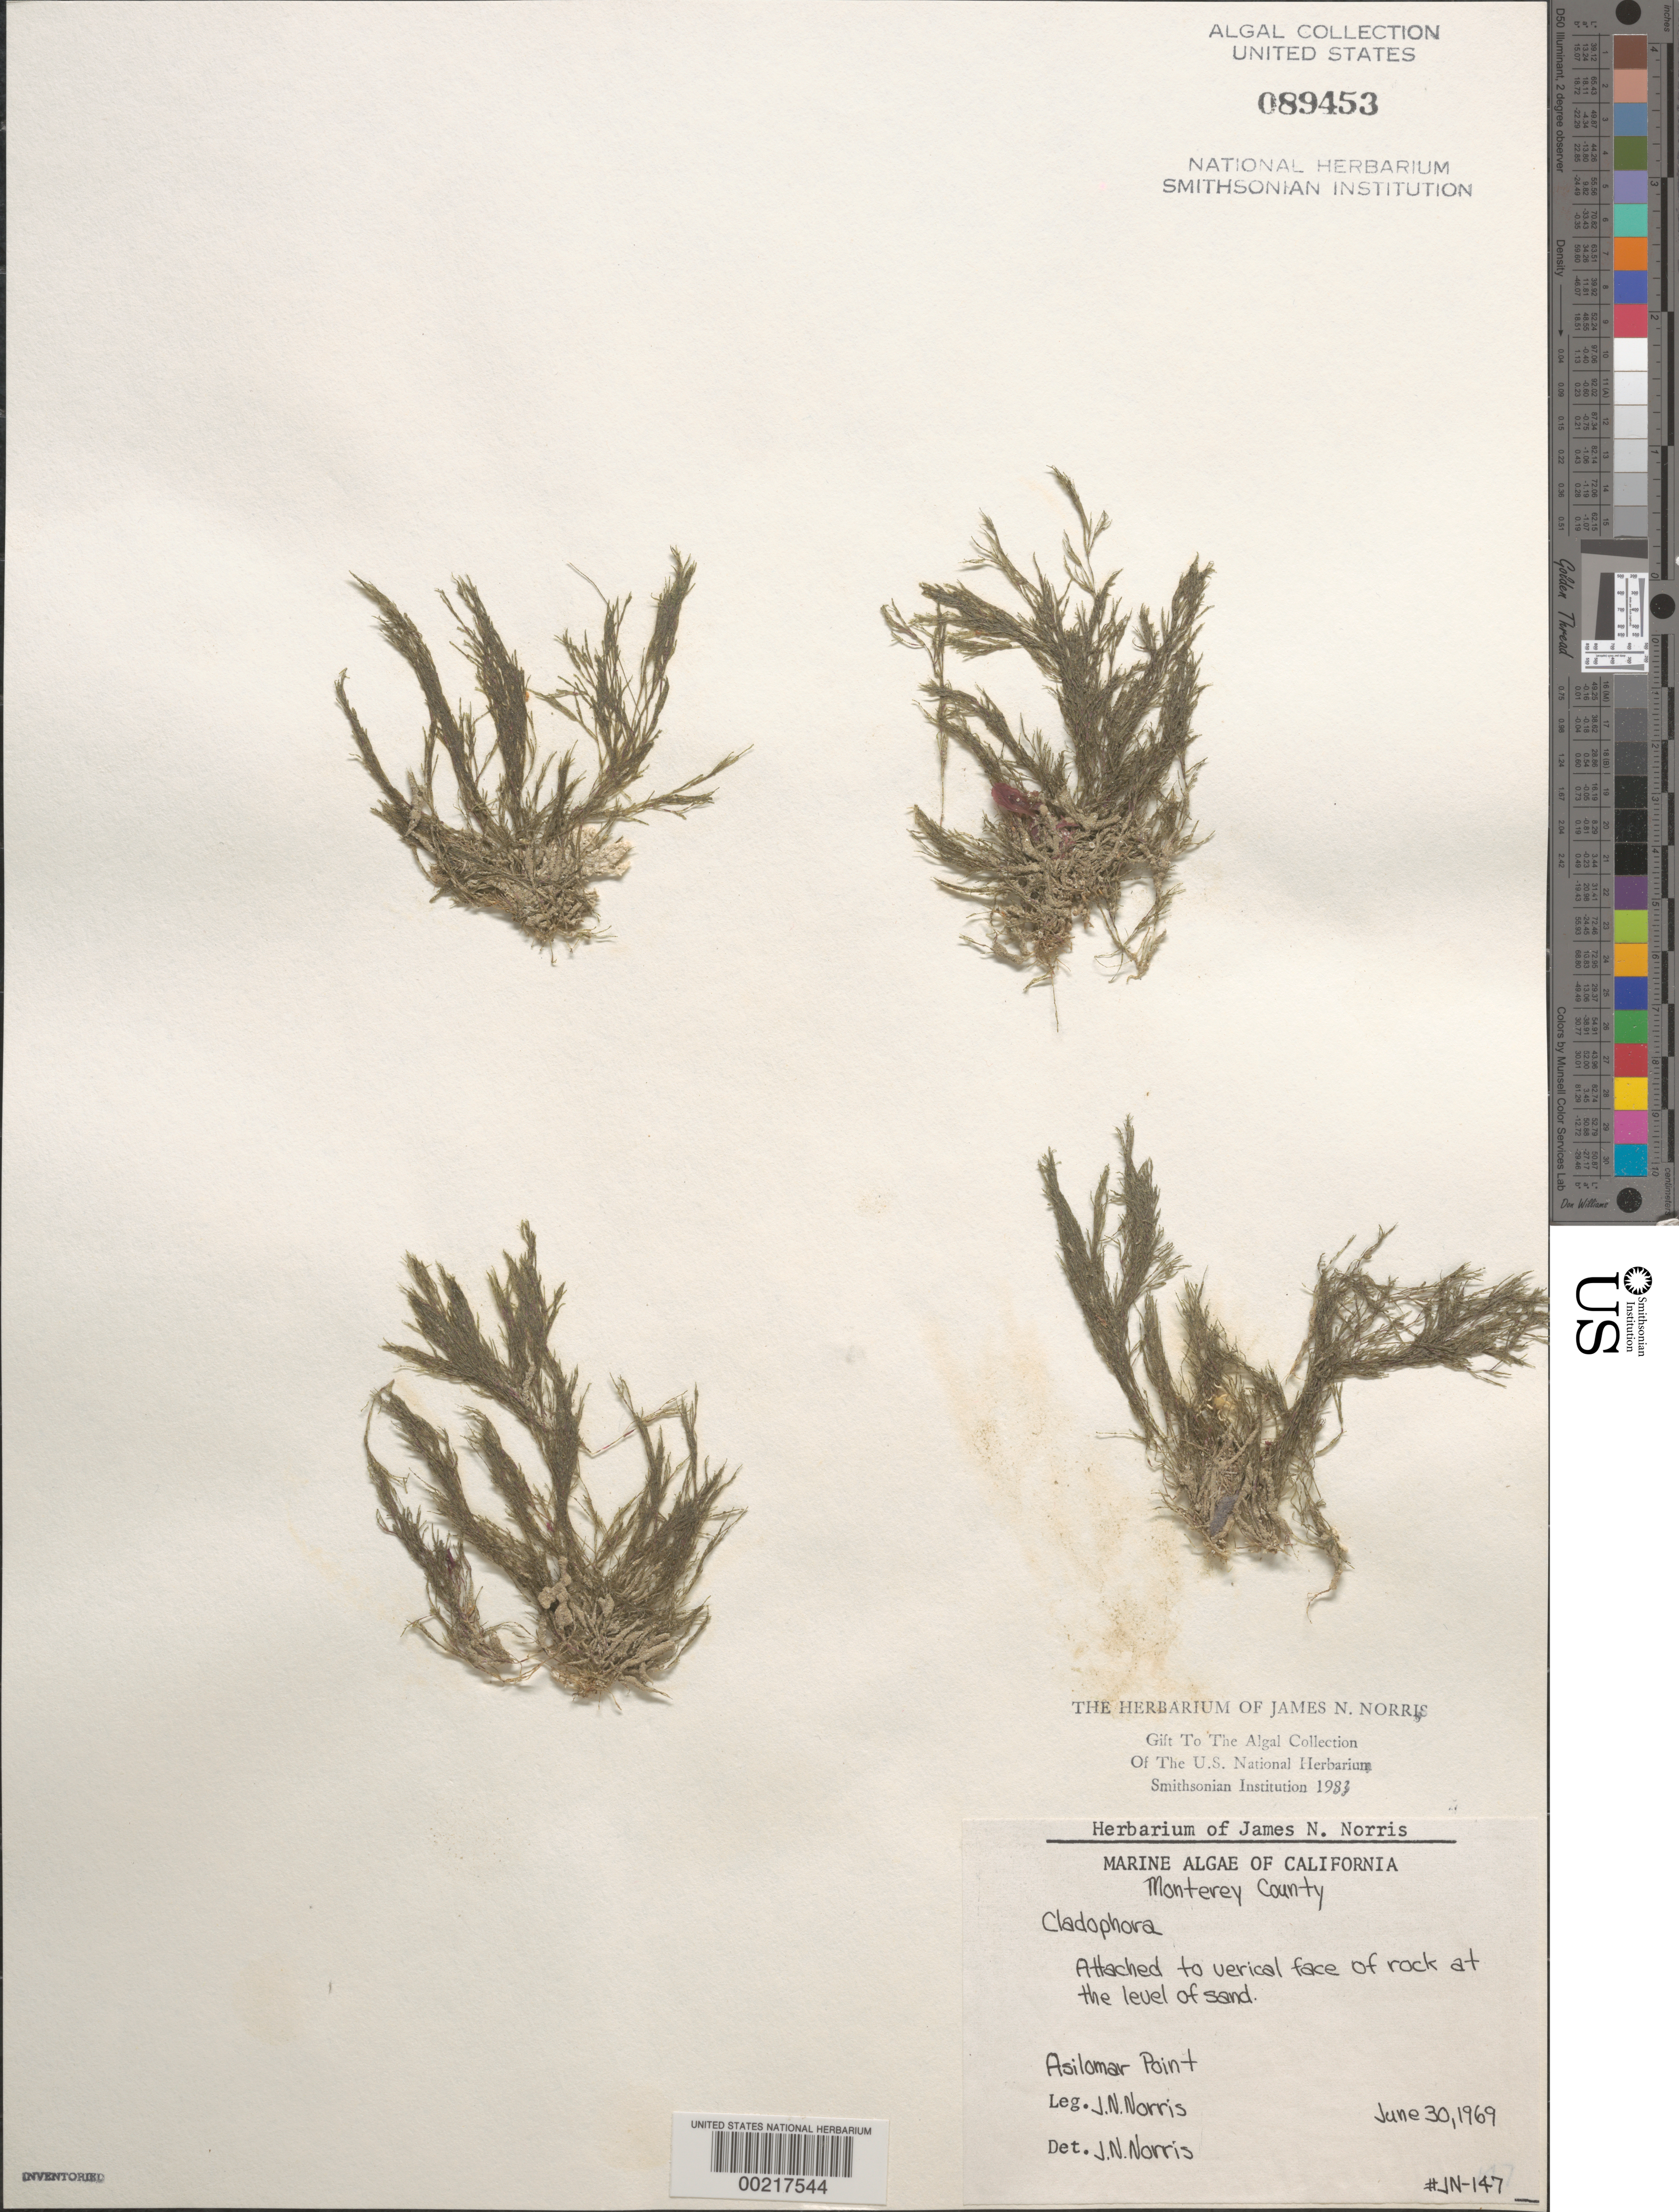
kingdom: Plantae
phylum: Chlorophyta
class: Ulvophyceae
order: Cladophorales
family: Cladophoraceae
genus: Cladophora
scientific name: Cladophora sp.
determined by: Norris, James N.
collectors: J. N. Norris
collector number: JN-147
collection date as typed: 30 Jun 1969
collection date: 1969-06-30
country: United States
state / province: California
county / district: Monterey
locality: Asilomar Point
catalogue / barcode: US 89453